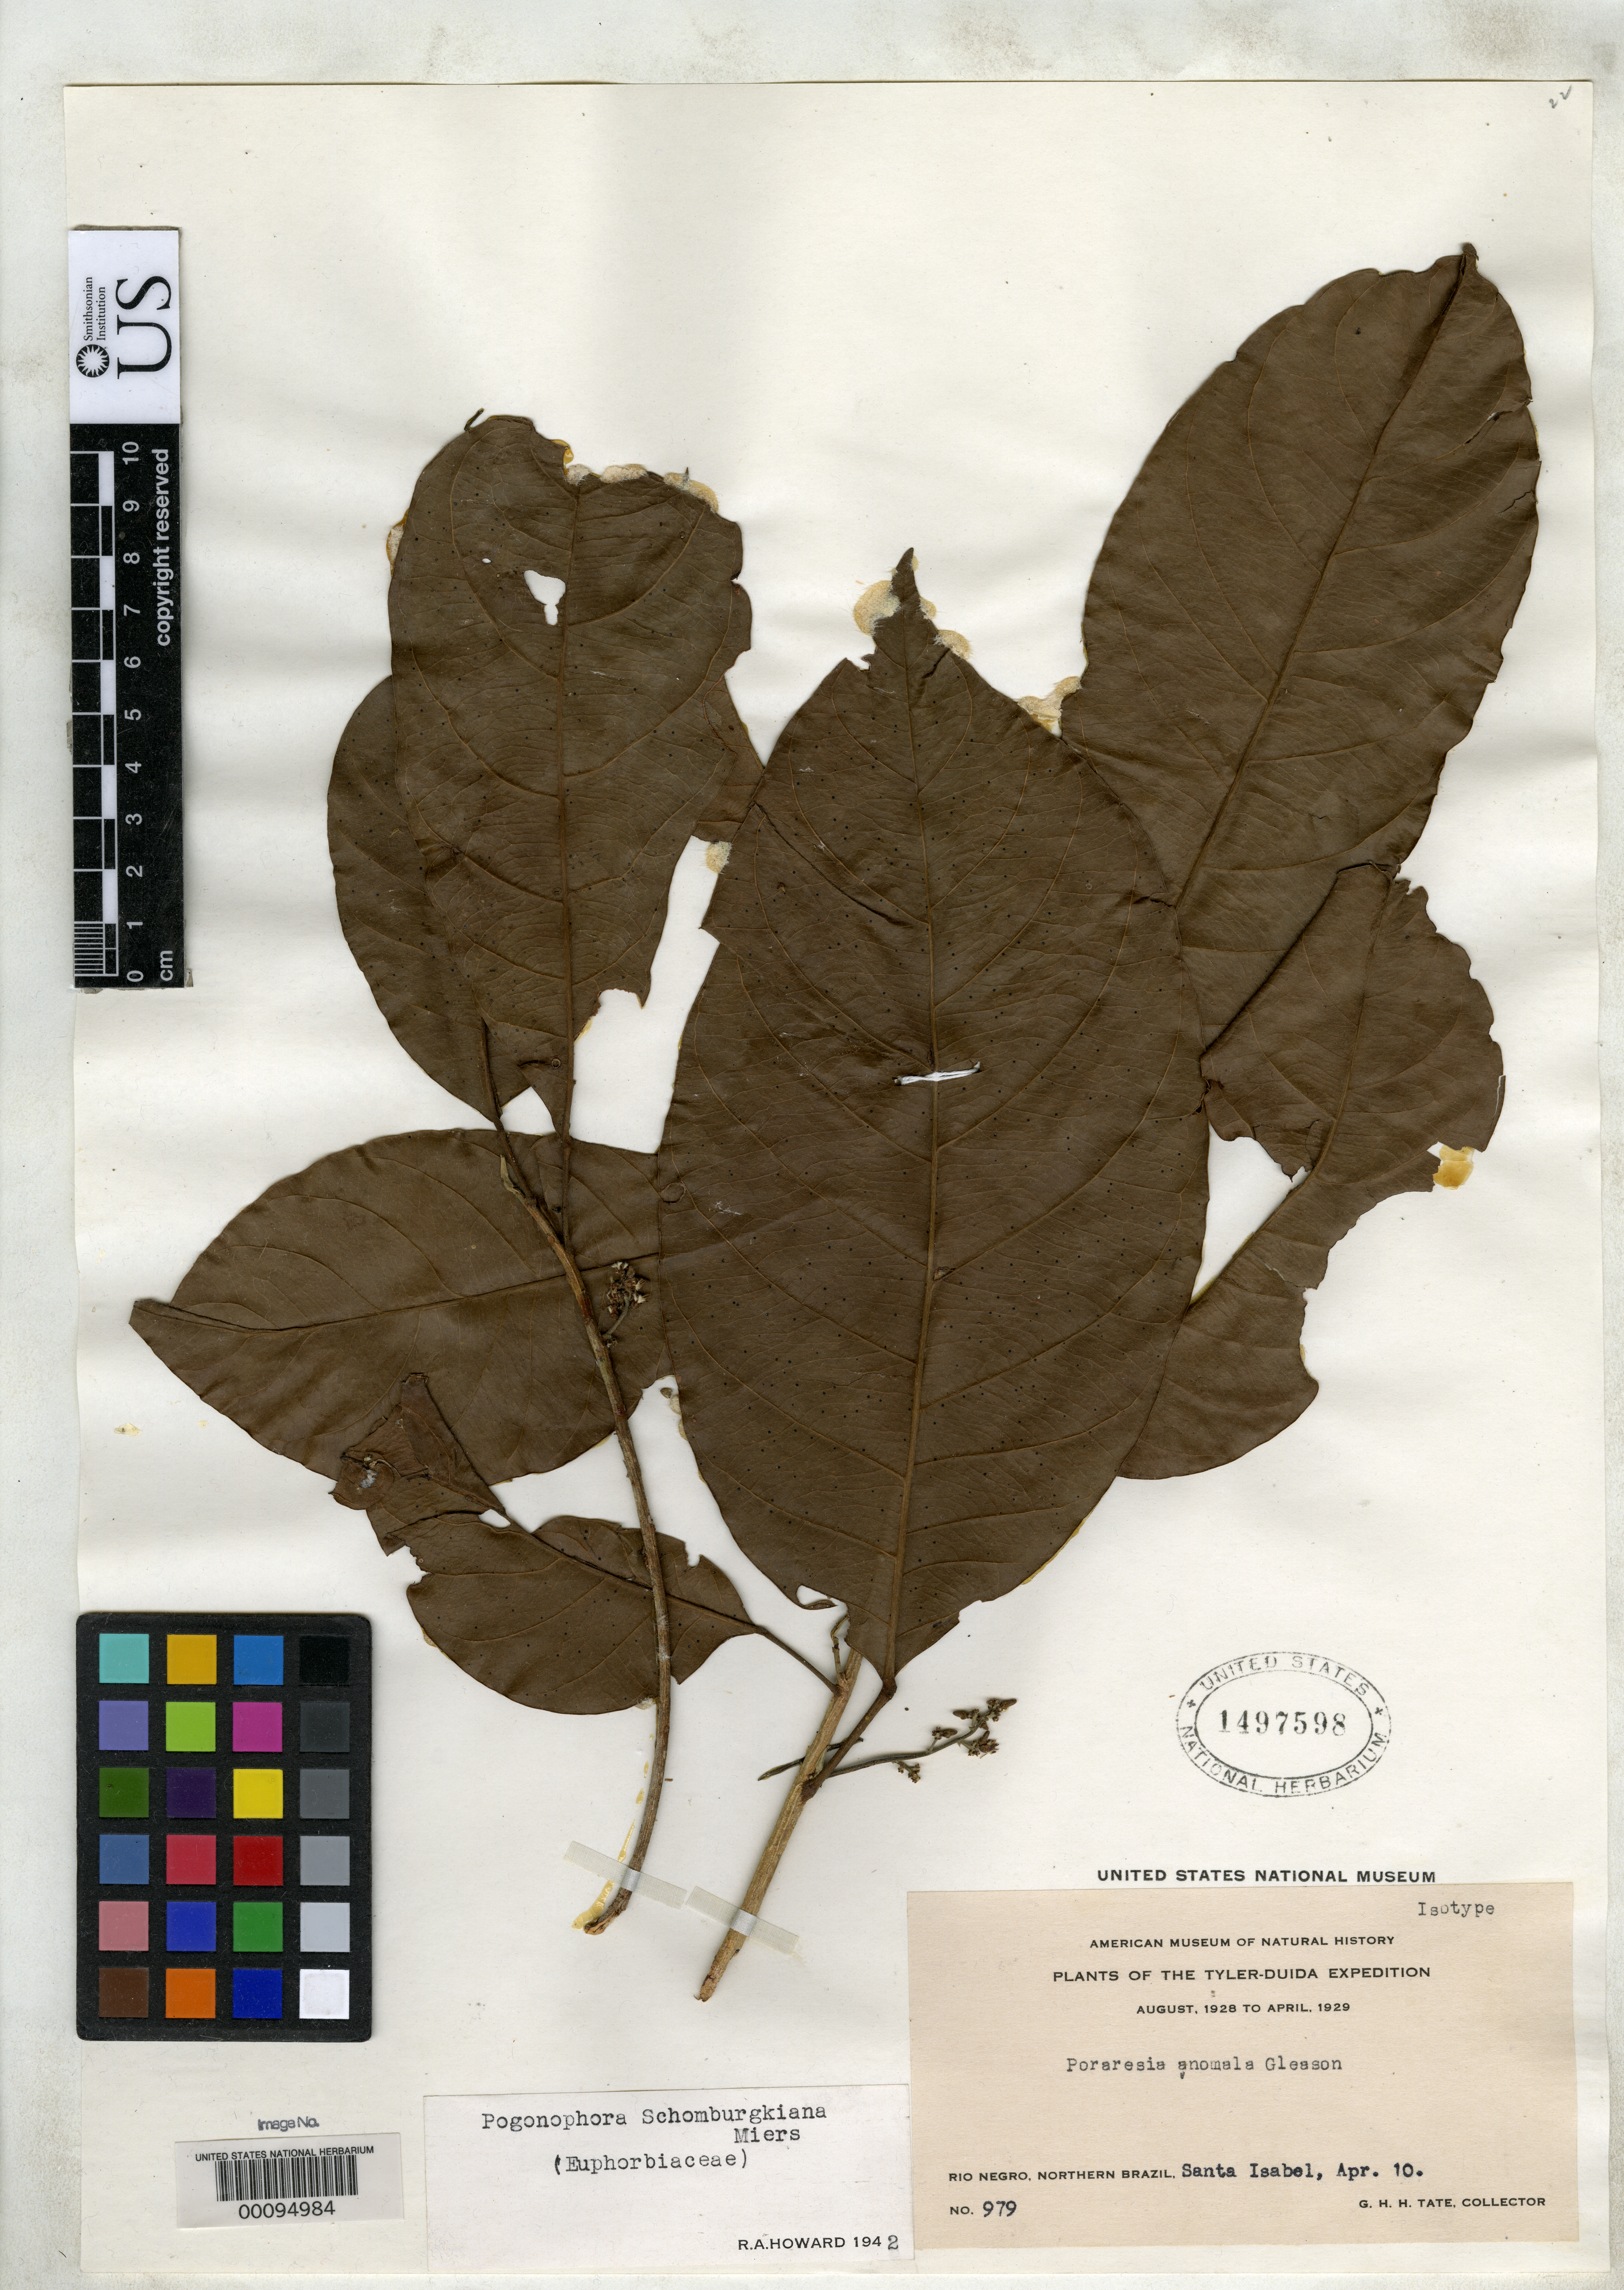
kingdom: Plantae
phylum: Tracheophyta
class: Magnoliopsida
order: Malpighiales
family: Peraceae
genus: Poraresia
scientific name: Poraresia anomala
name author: Gleason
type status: Isotype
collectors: G. H. H.Tate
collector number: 979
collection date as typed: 10 Apr 1929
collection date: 1929-04-10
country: Brazil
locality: Rio Negro, Santa Isabel.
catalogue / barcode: US 1497598